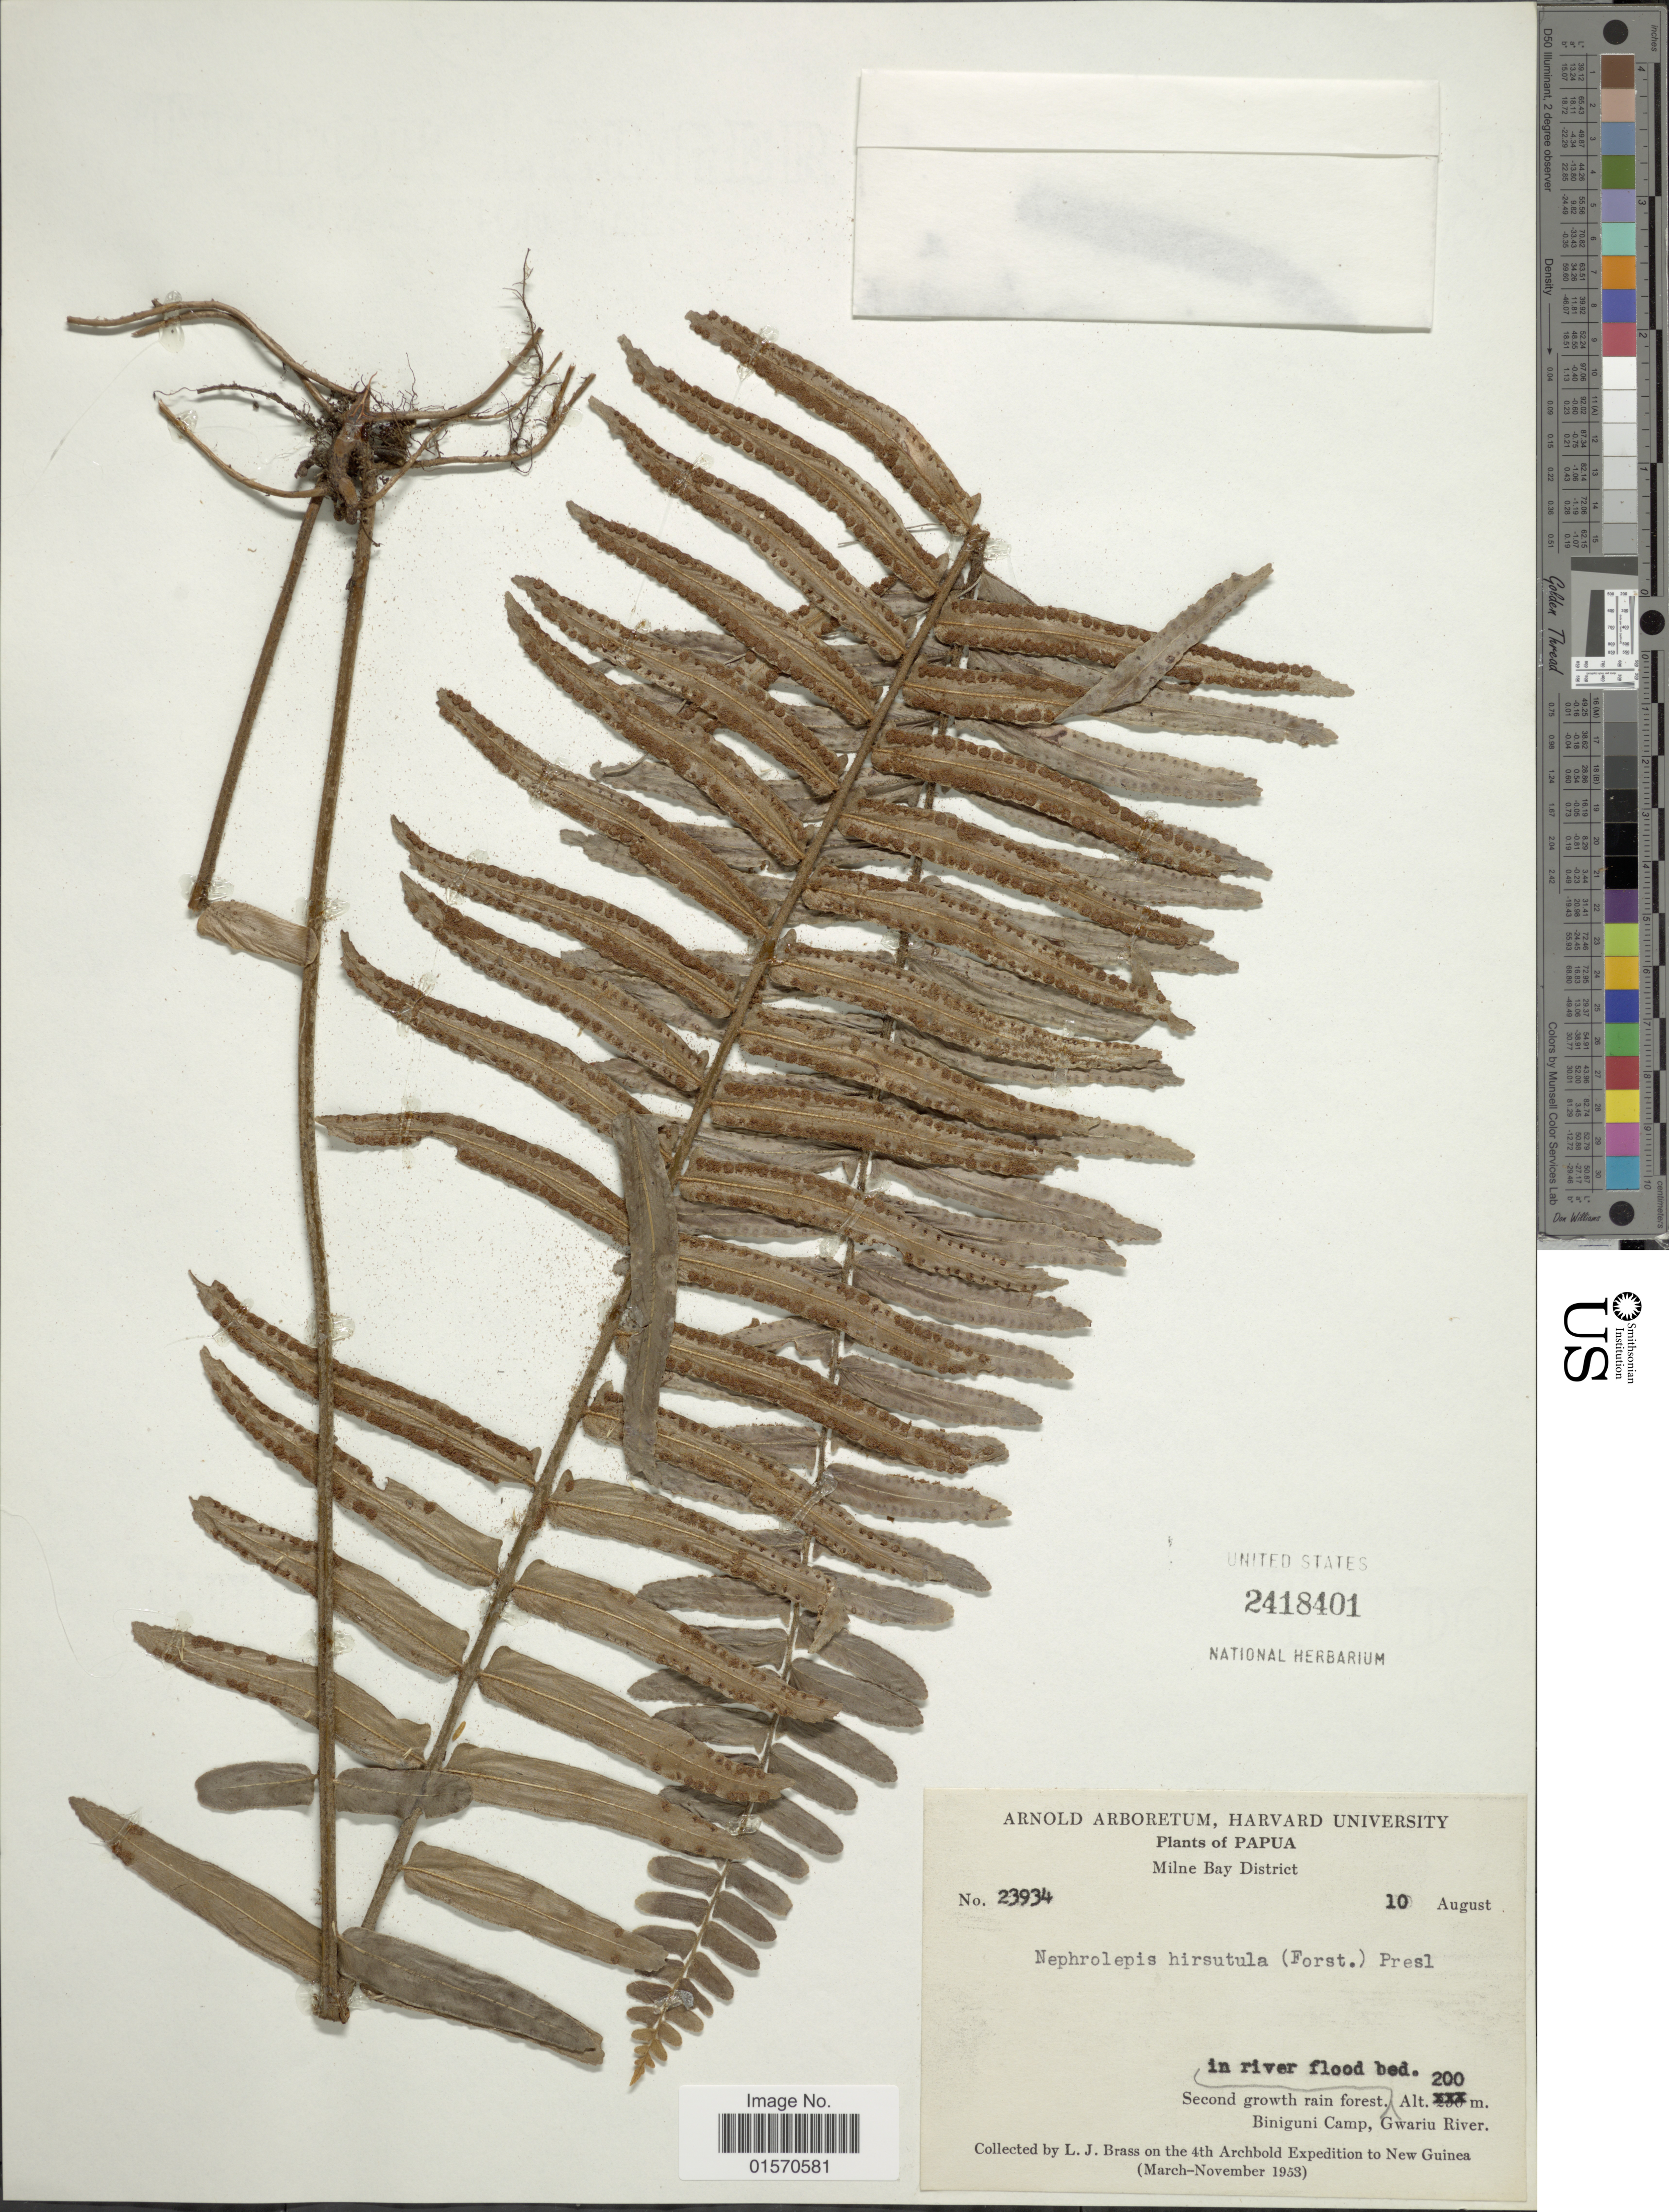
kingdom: Plantae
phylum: Tracheophyta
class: Polypodiopsida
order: Polypodiales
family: Nephrolepidaceae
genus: Nephrolepis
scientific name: Nephrolepis hirsutula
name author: (G. Forst.) C. Presl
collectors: L. J. Brass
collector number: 23934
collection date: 1953-08-10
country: Papua New Guinea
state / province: Milne Bay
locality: Papua. Second growth rain forest. Biniguni Camp, Gwariu River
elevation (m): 200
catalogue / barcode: US 2418401